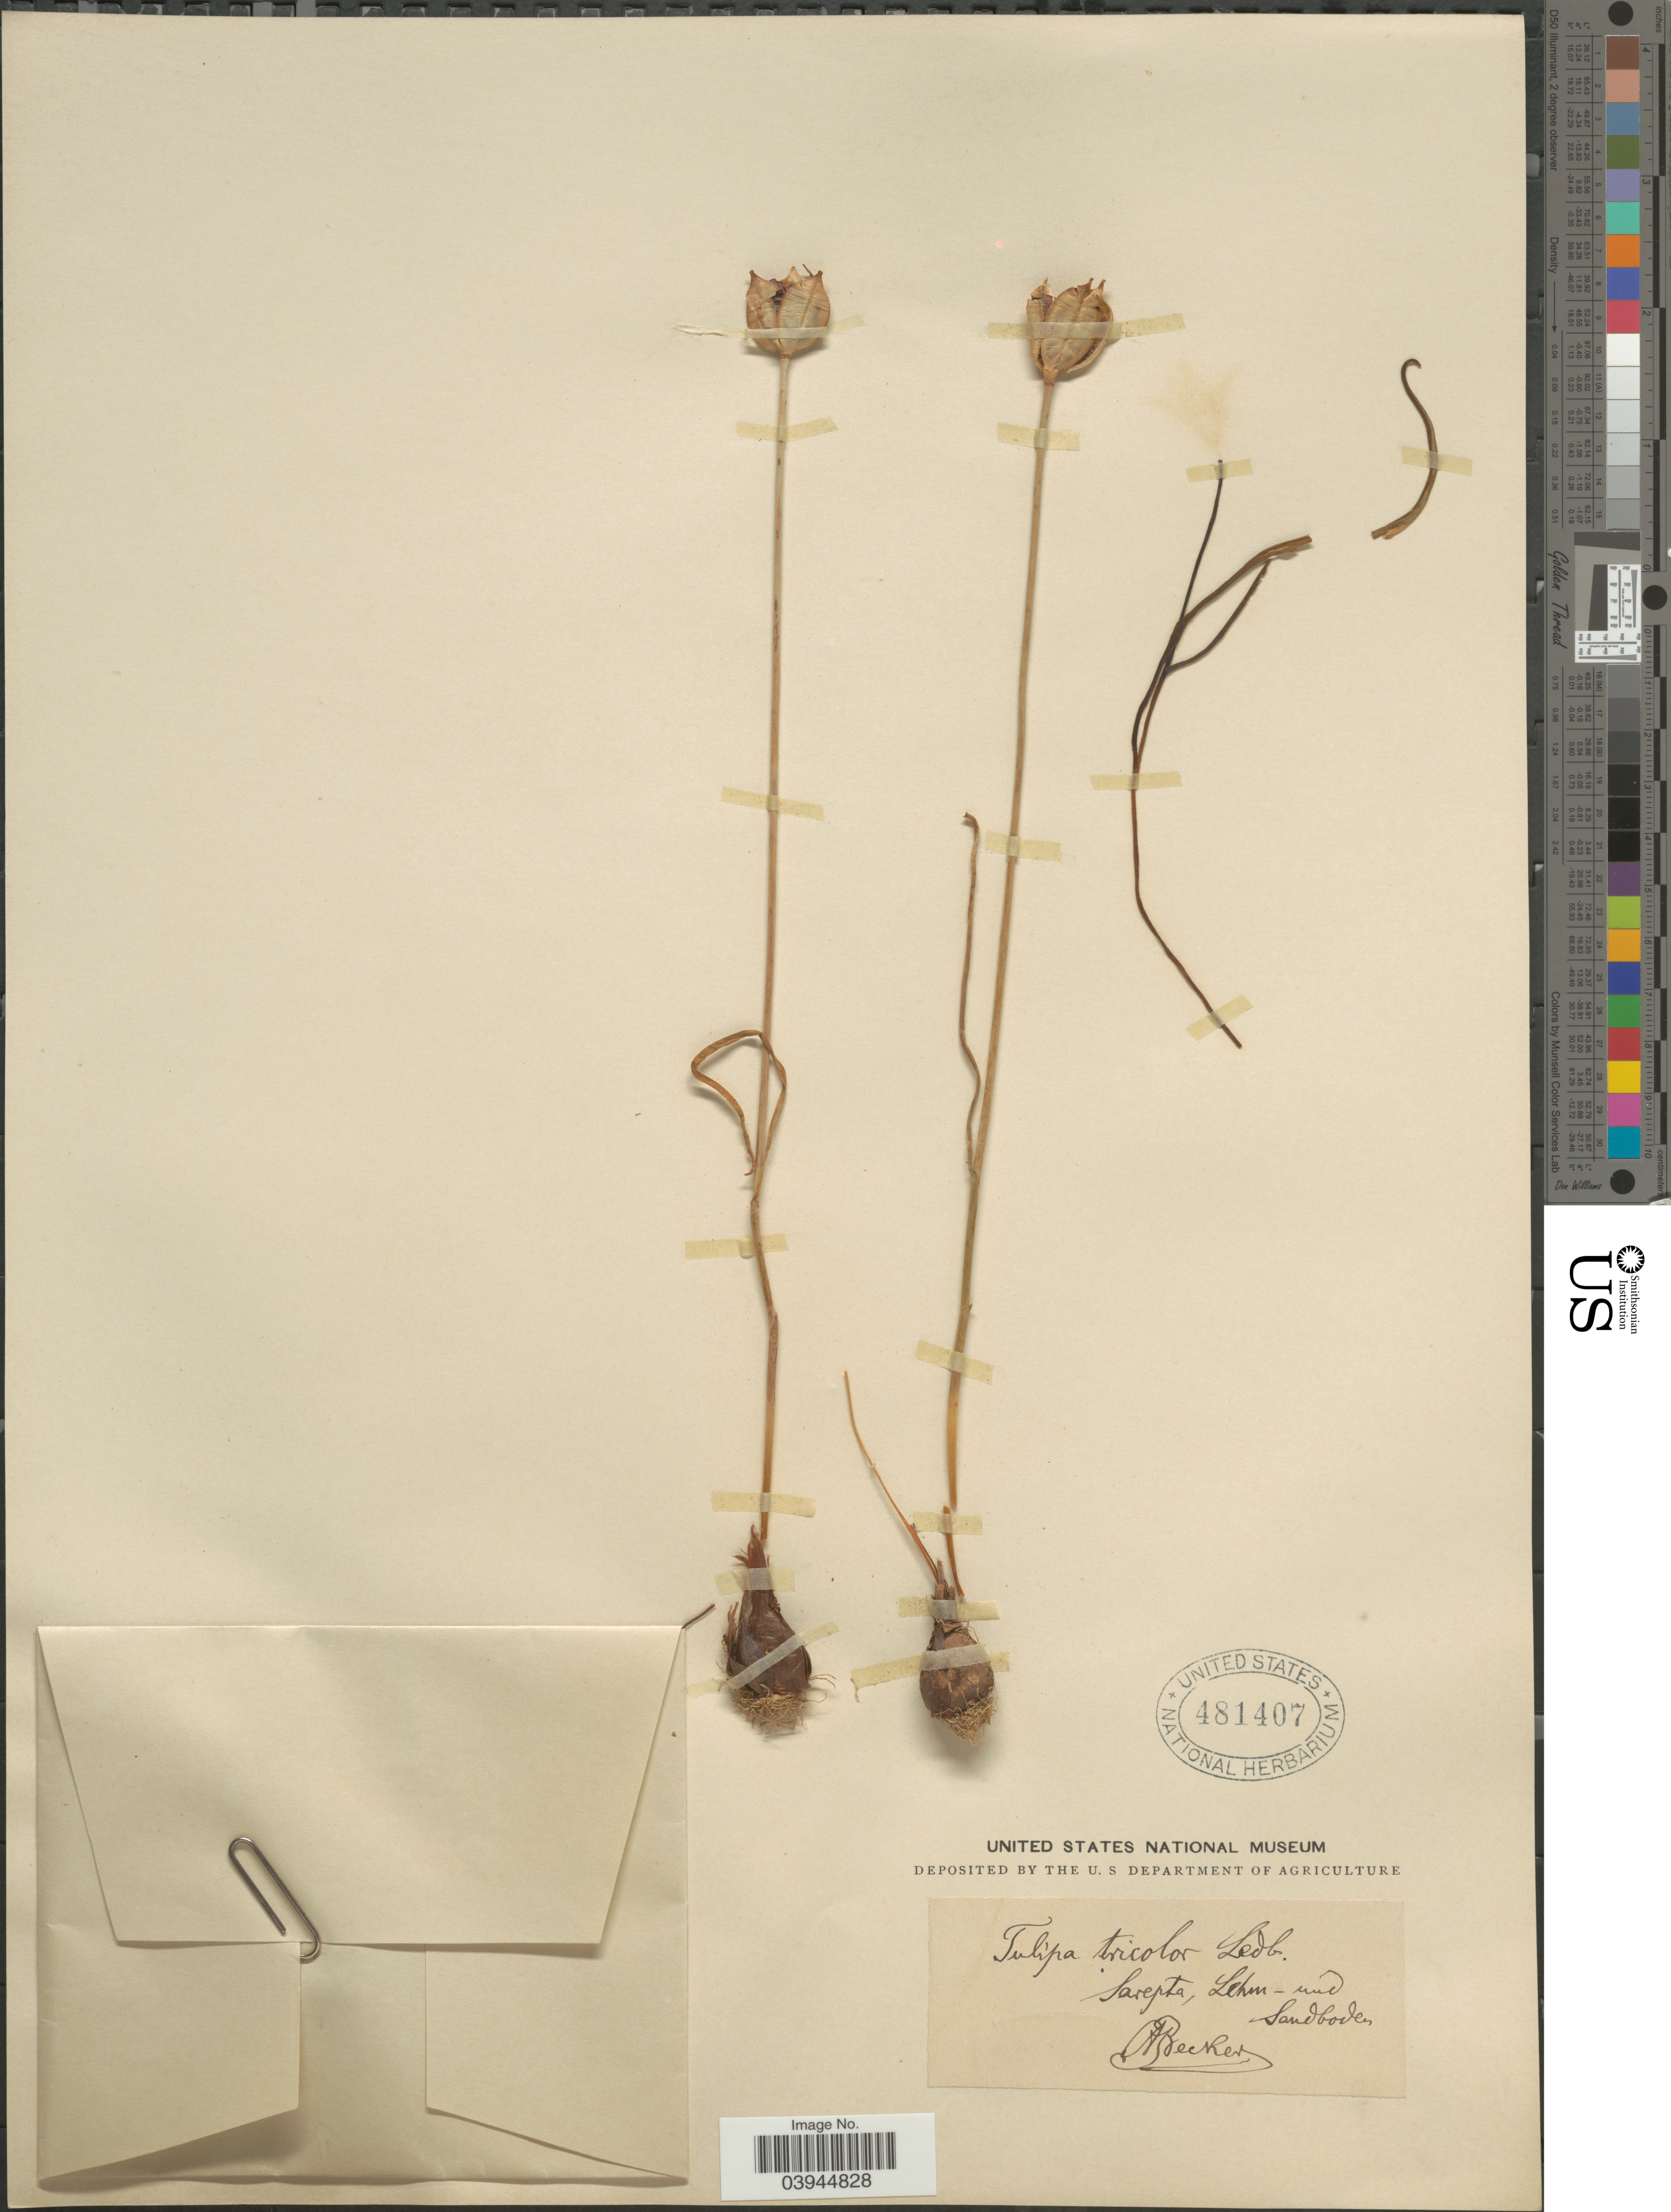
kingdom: Plantae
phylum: Tracheophyta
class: Liliopsida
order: Liliales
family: Liliaceae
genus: Tulipa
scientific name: Tulipa tricolor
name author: Ledeb.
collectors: A. Becker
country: Russian Federation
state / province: Volgograd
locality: Sarepta, Lehmboden. Sandboden.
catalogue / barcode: US 481407